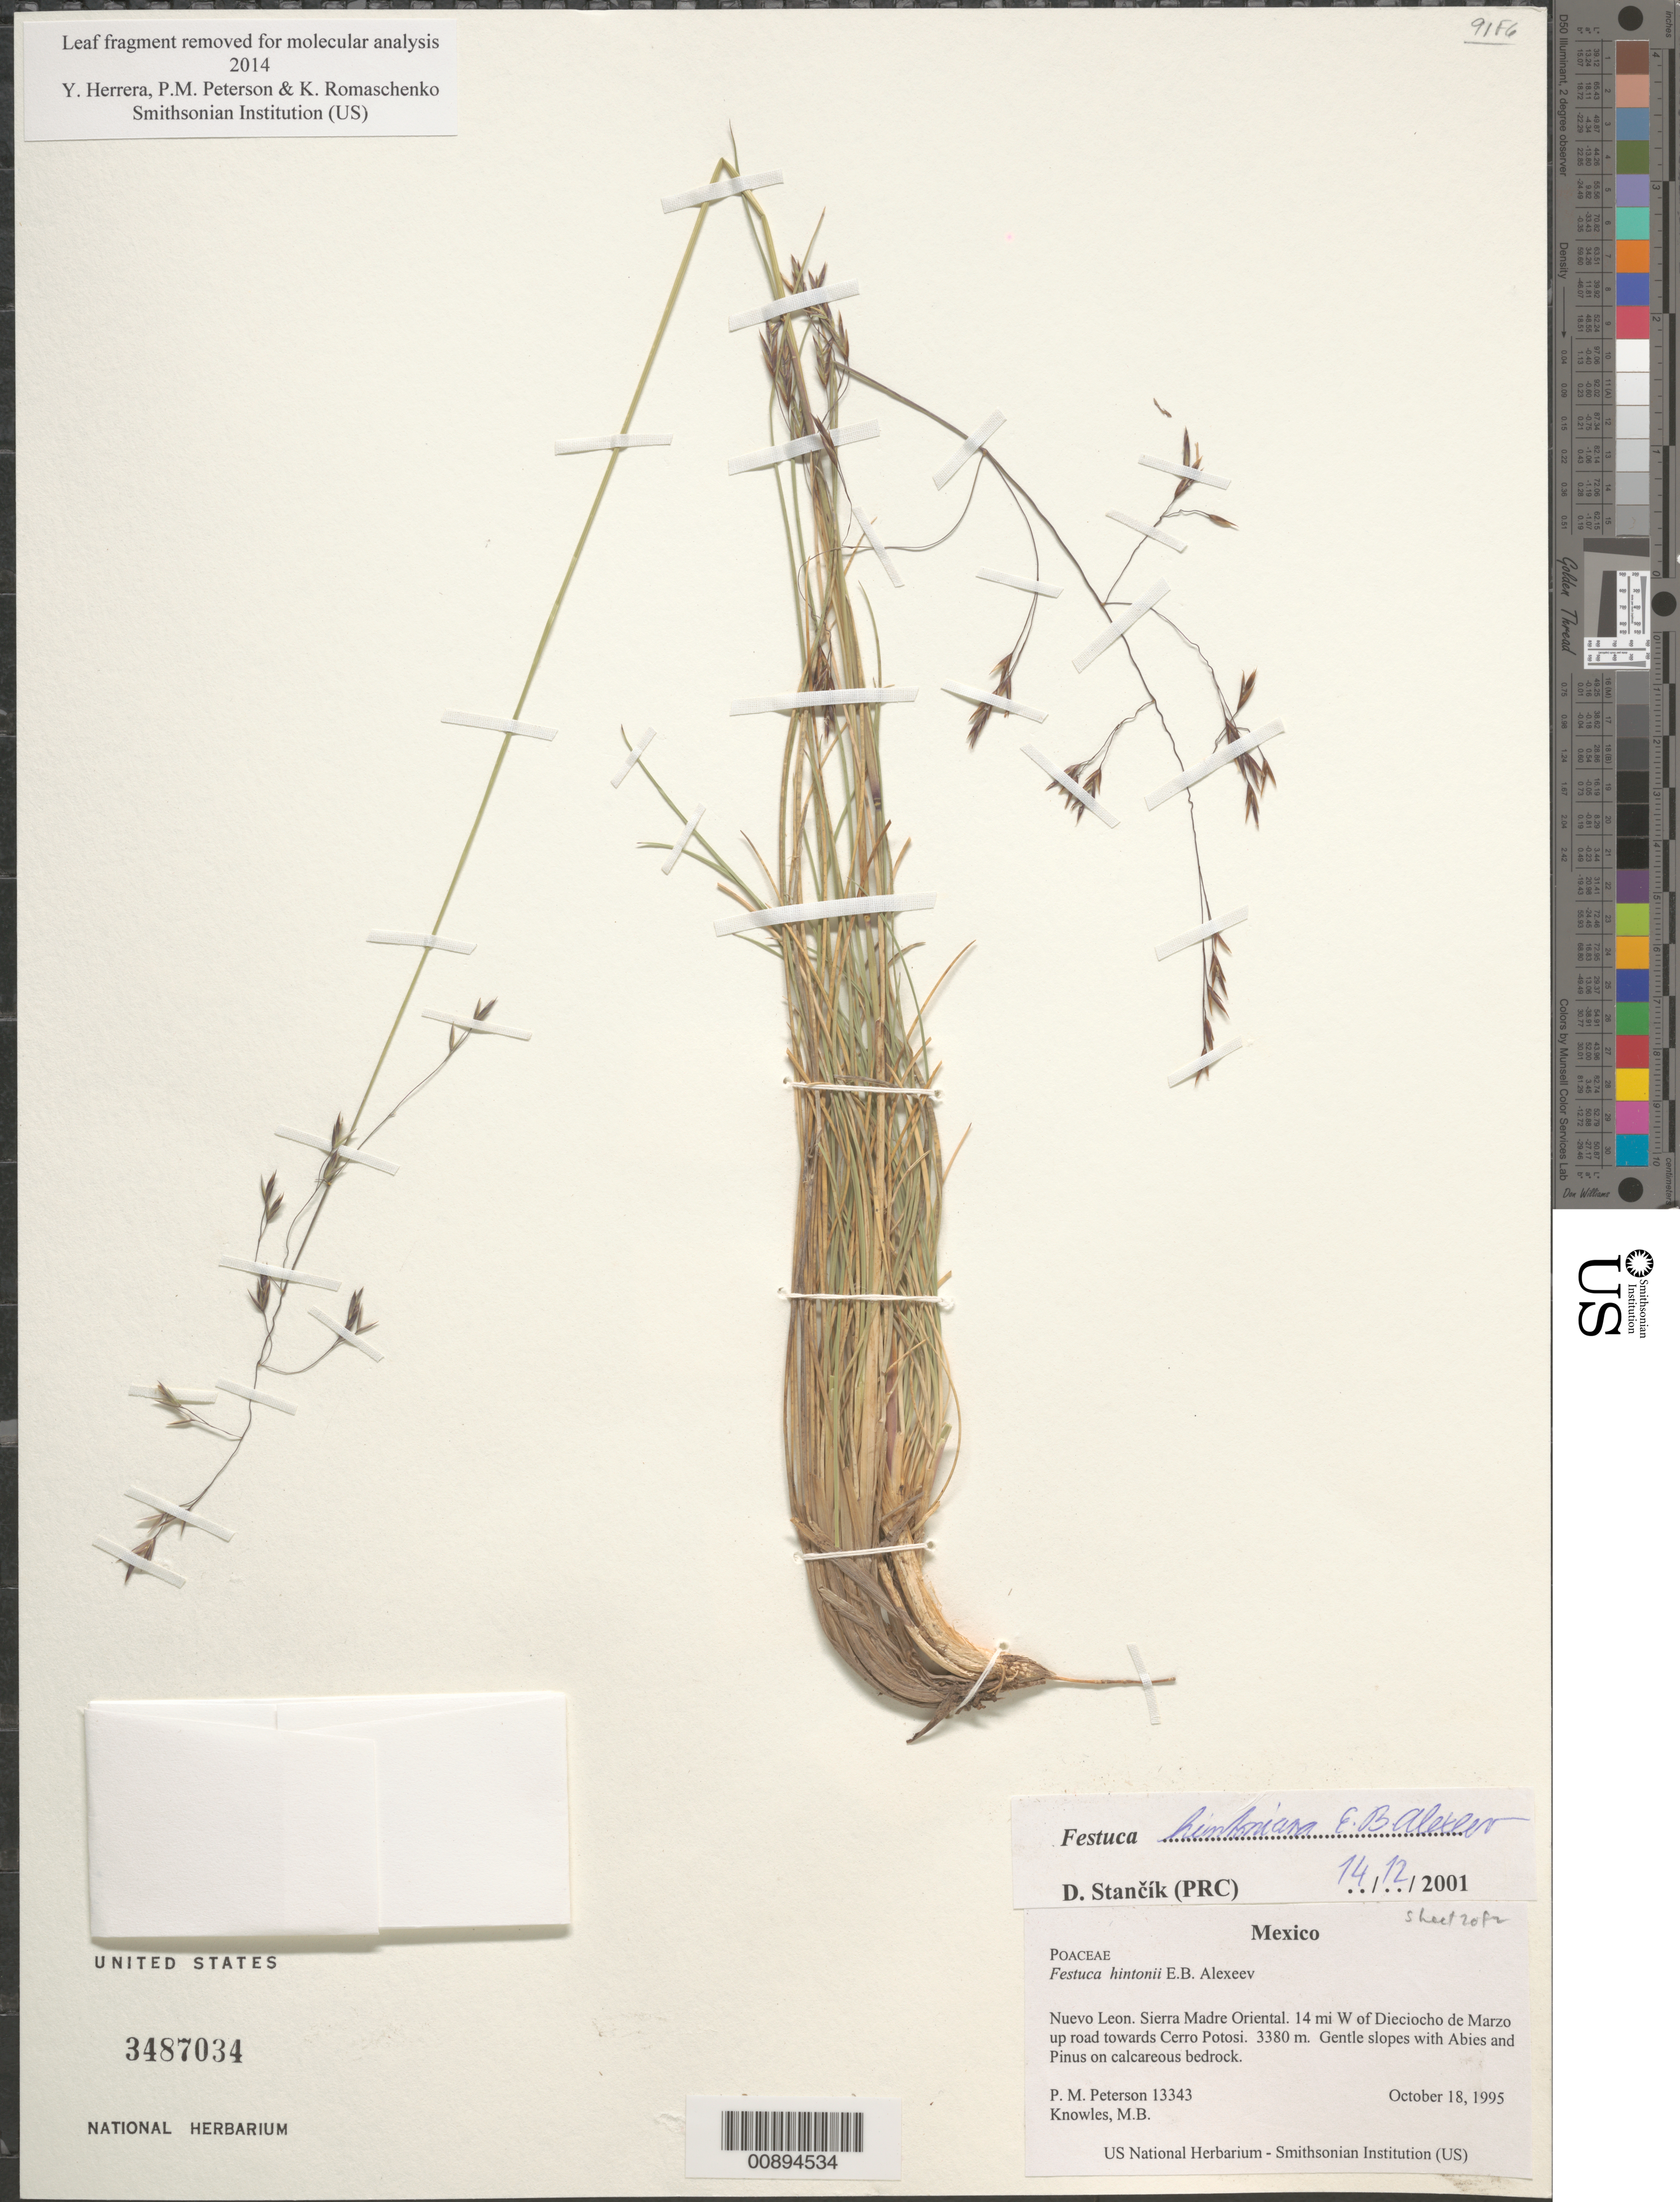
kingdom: Plantae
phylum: Tracheophyta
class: Liliopsida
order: Poales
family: Poaceae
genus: Festuca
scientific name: Festuca hintoniana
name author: E.B. Alexeev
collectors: P. M. Peterson & M. B. Knowles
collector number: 13343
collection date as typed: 18 Oct 1995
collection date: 1995-10-18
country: Mexico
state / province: Nuevo León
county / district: Sierra Madre Oriental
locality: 14 mi W of Dieciocho de Marzo up road towards Cerro Potosi.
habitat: Gentle slopes with Abies and Pinus on calcareous bedrock.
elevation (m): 3380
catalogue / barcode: US 3487034